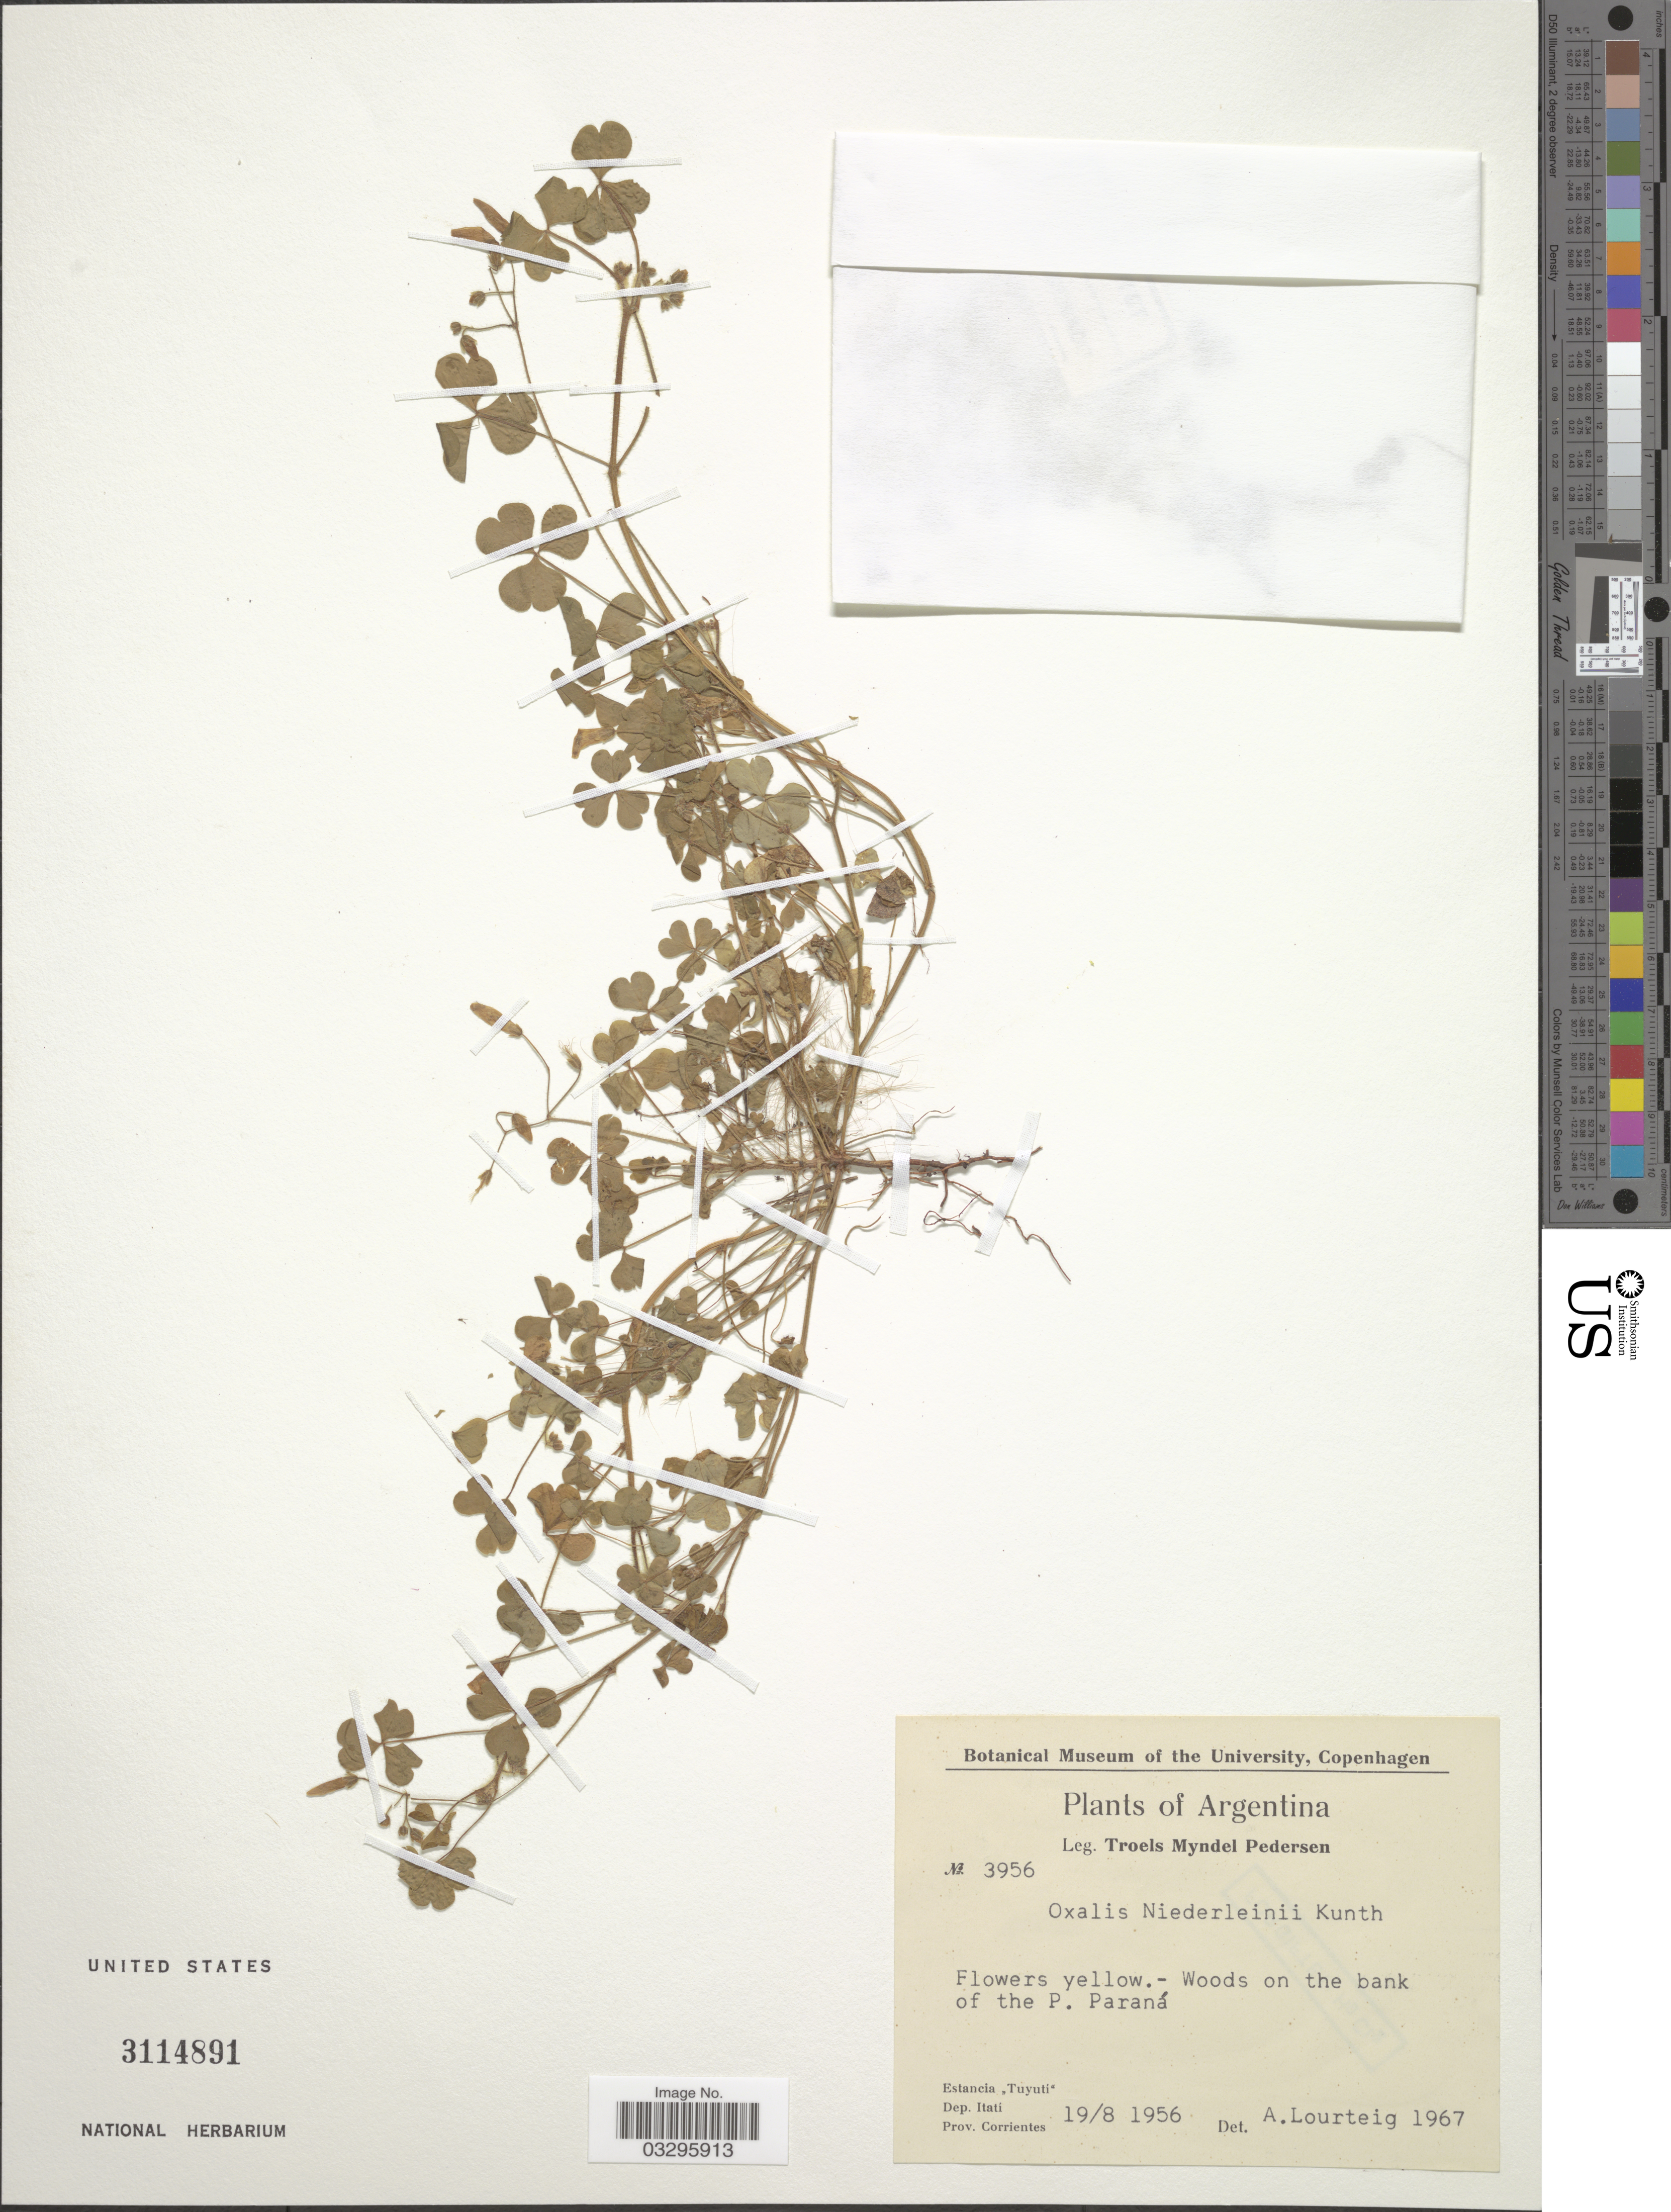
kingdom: Plantae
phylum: Tracheophyta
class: Magnoliopsida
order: Oxalidales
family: Oxalidaceae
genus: Oxalis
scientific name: Oxalis niederleinii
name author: R. Knuth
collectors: T. Pederson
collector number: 3956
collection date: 1956-08-19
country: Argentina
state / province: Corrientes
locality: Woods on the bank of the P. Paraná. Estancia "Tuyuti". Dep. Itati.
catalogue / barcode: US 3114891